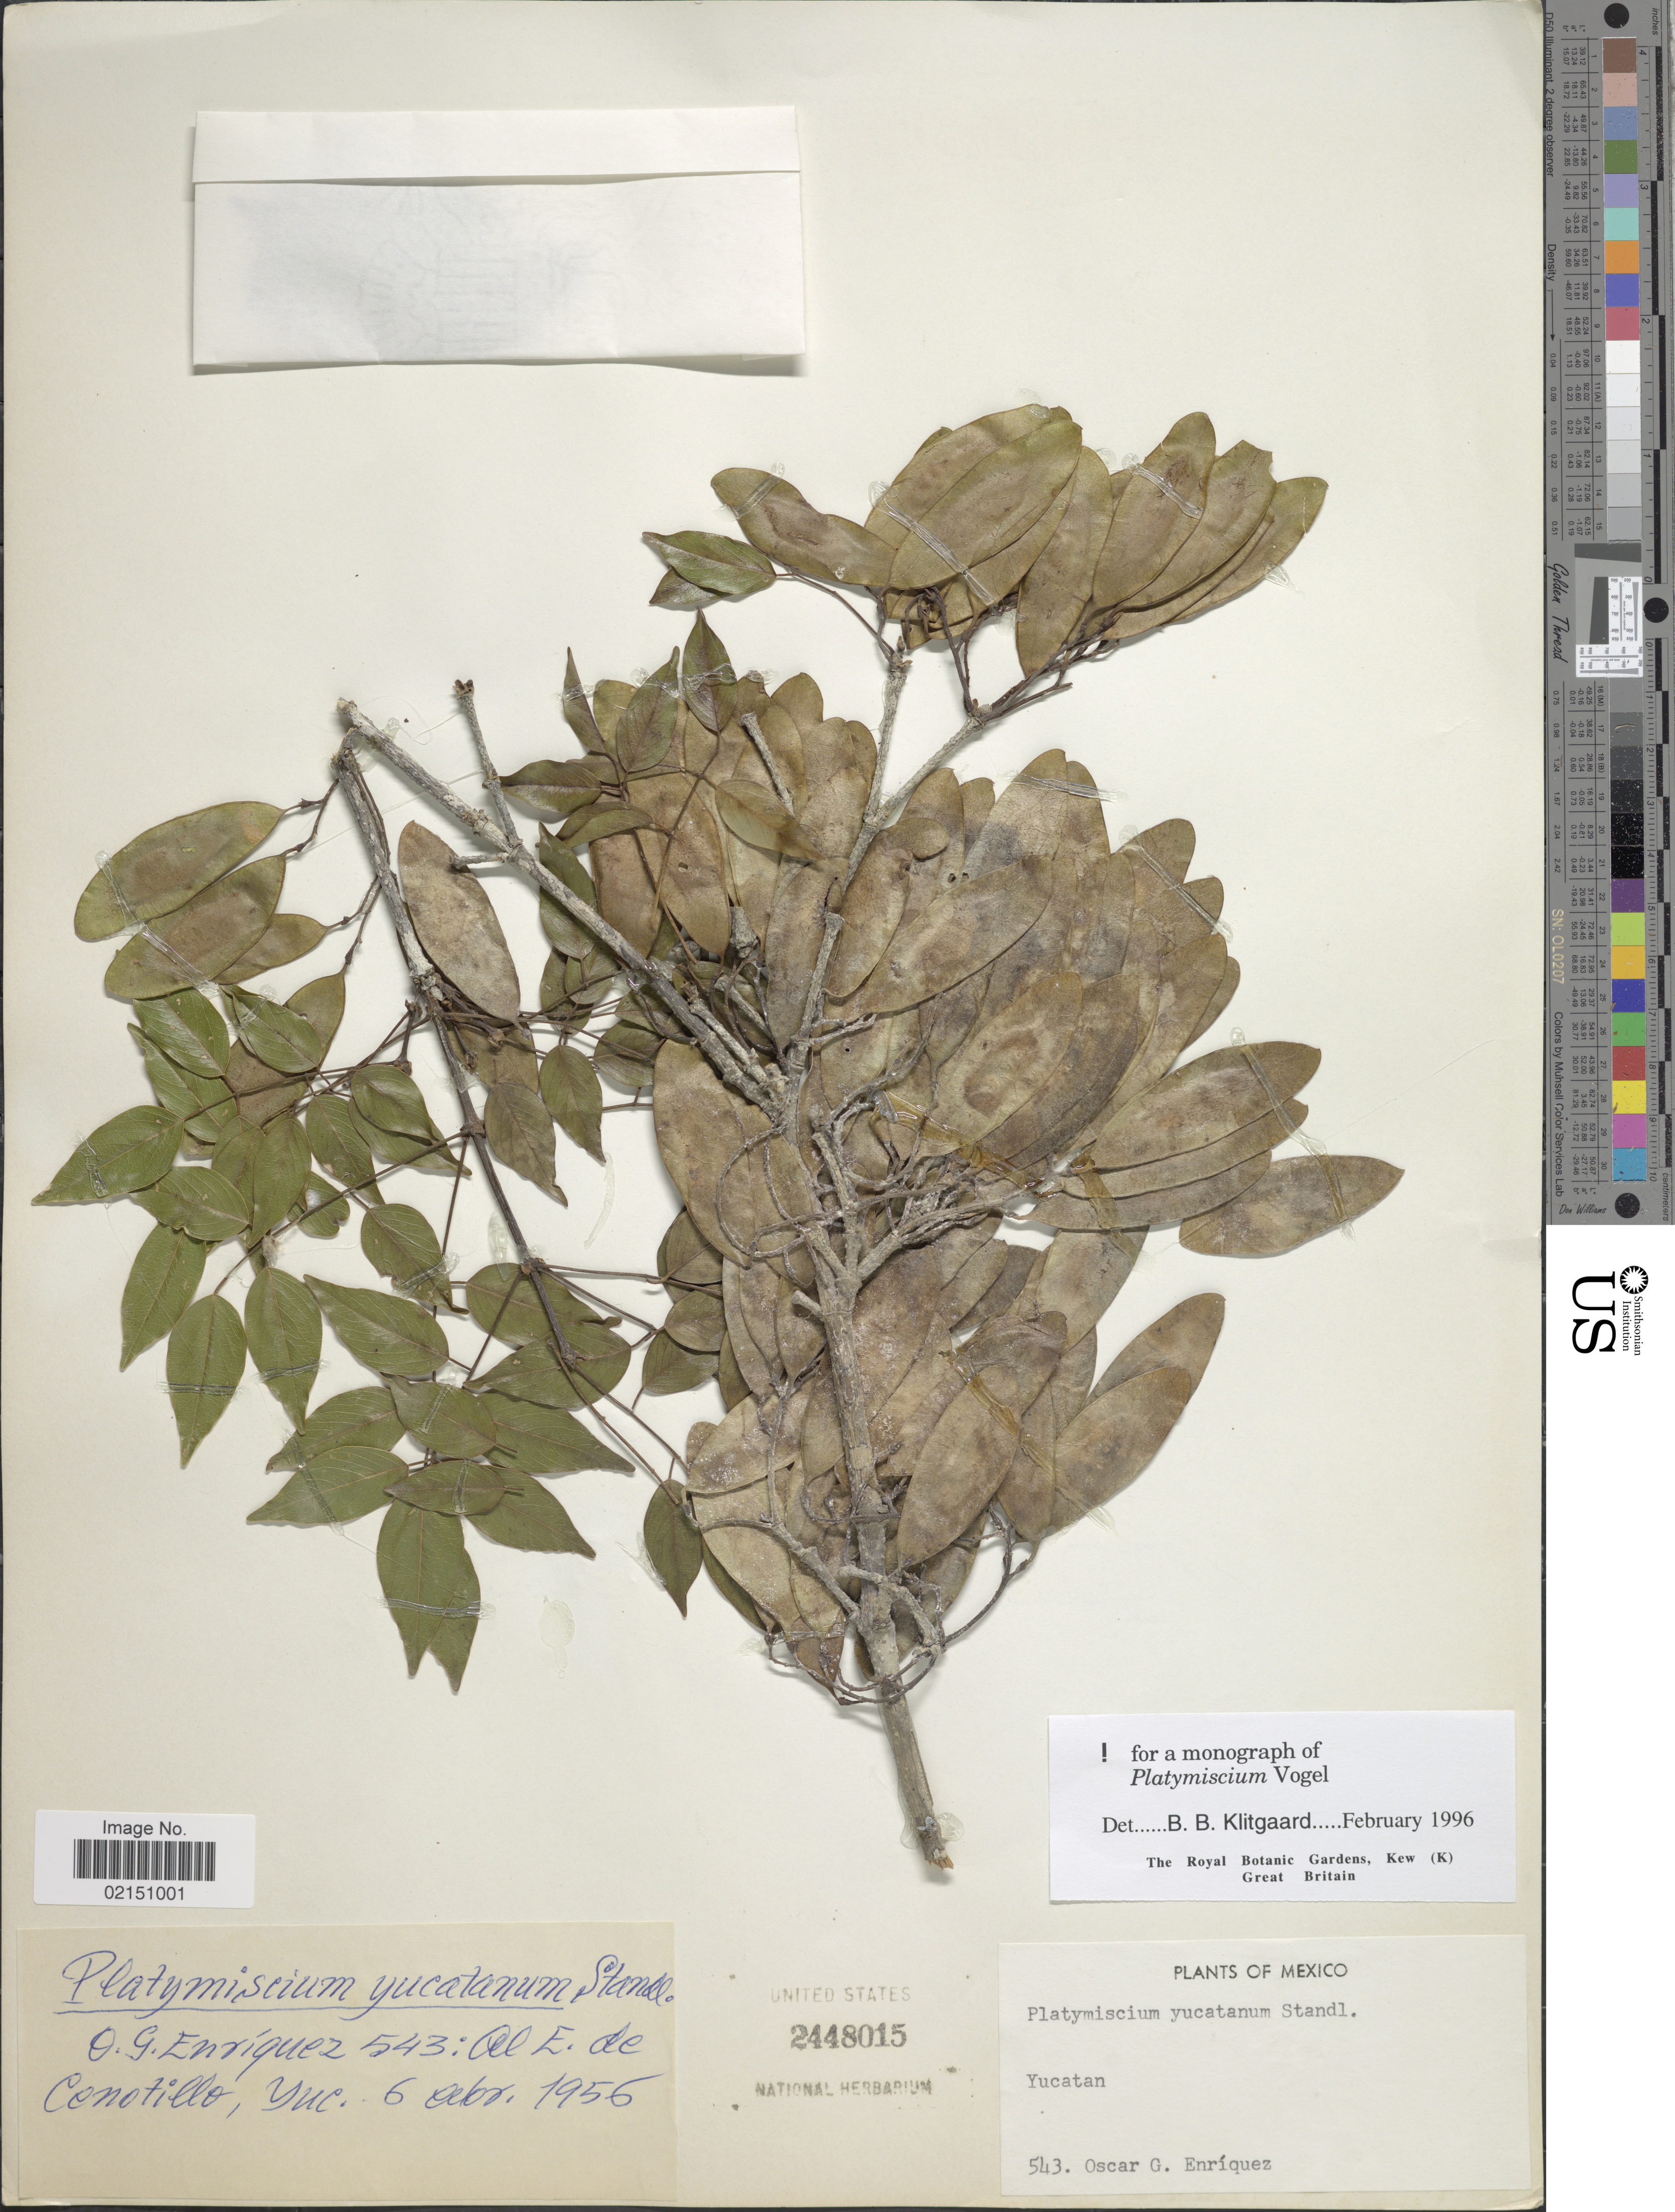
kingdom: Plantae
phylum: Tracheophyta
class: Magnoliopsida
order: Fabales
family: Fabaceae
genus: Platymiscium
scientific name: Platymiscium yucatanum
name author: Standl.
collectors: O. Enriquez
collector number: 543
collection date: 1956-04-06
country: Mexico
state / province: Yucatán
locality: Al E de Cenotillo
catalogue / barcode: US 2448015